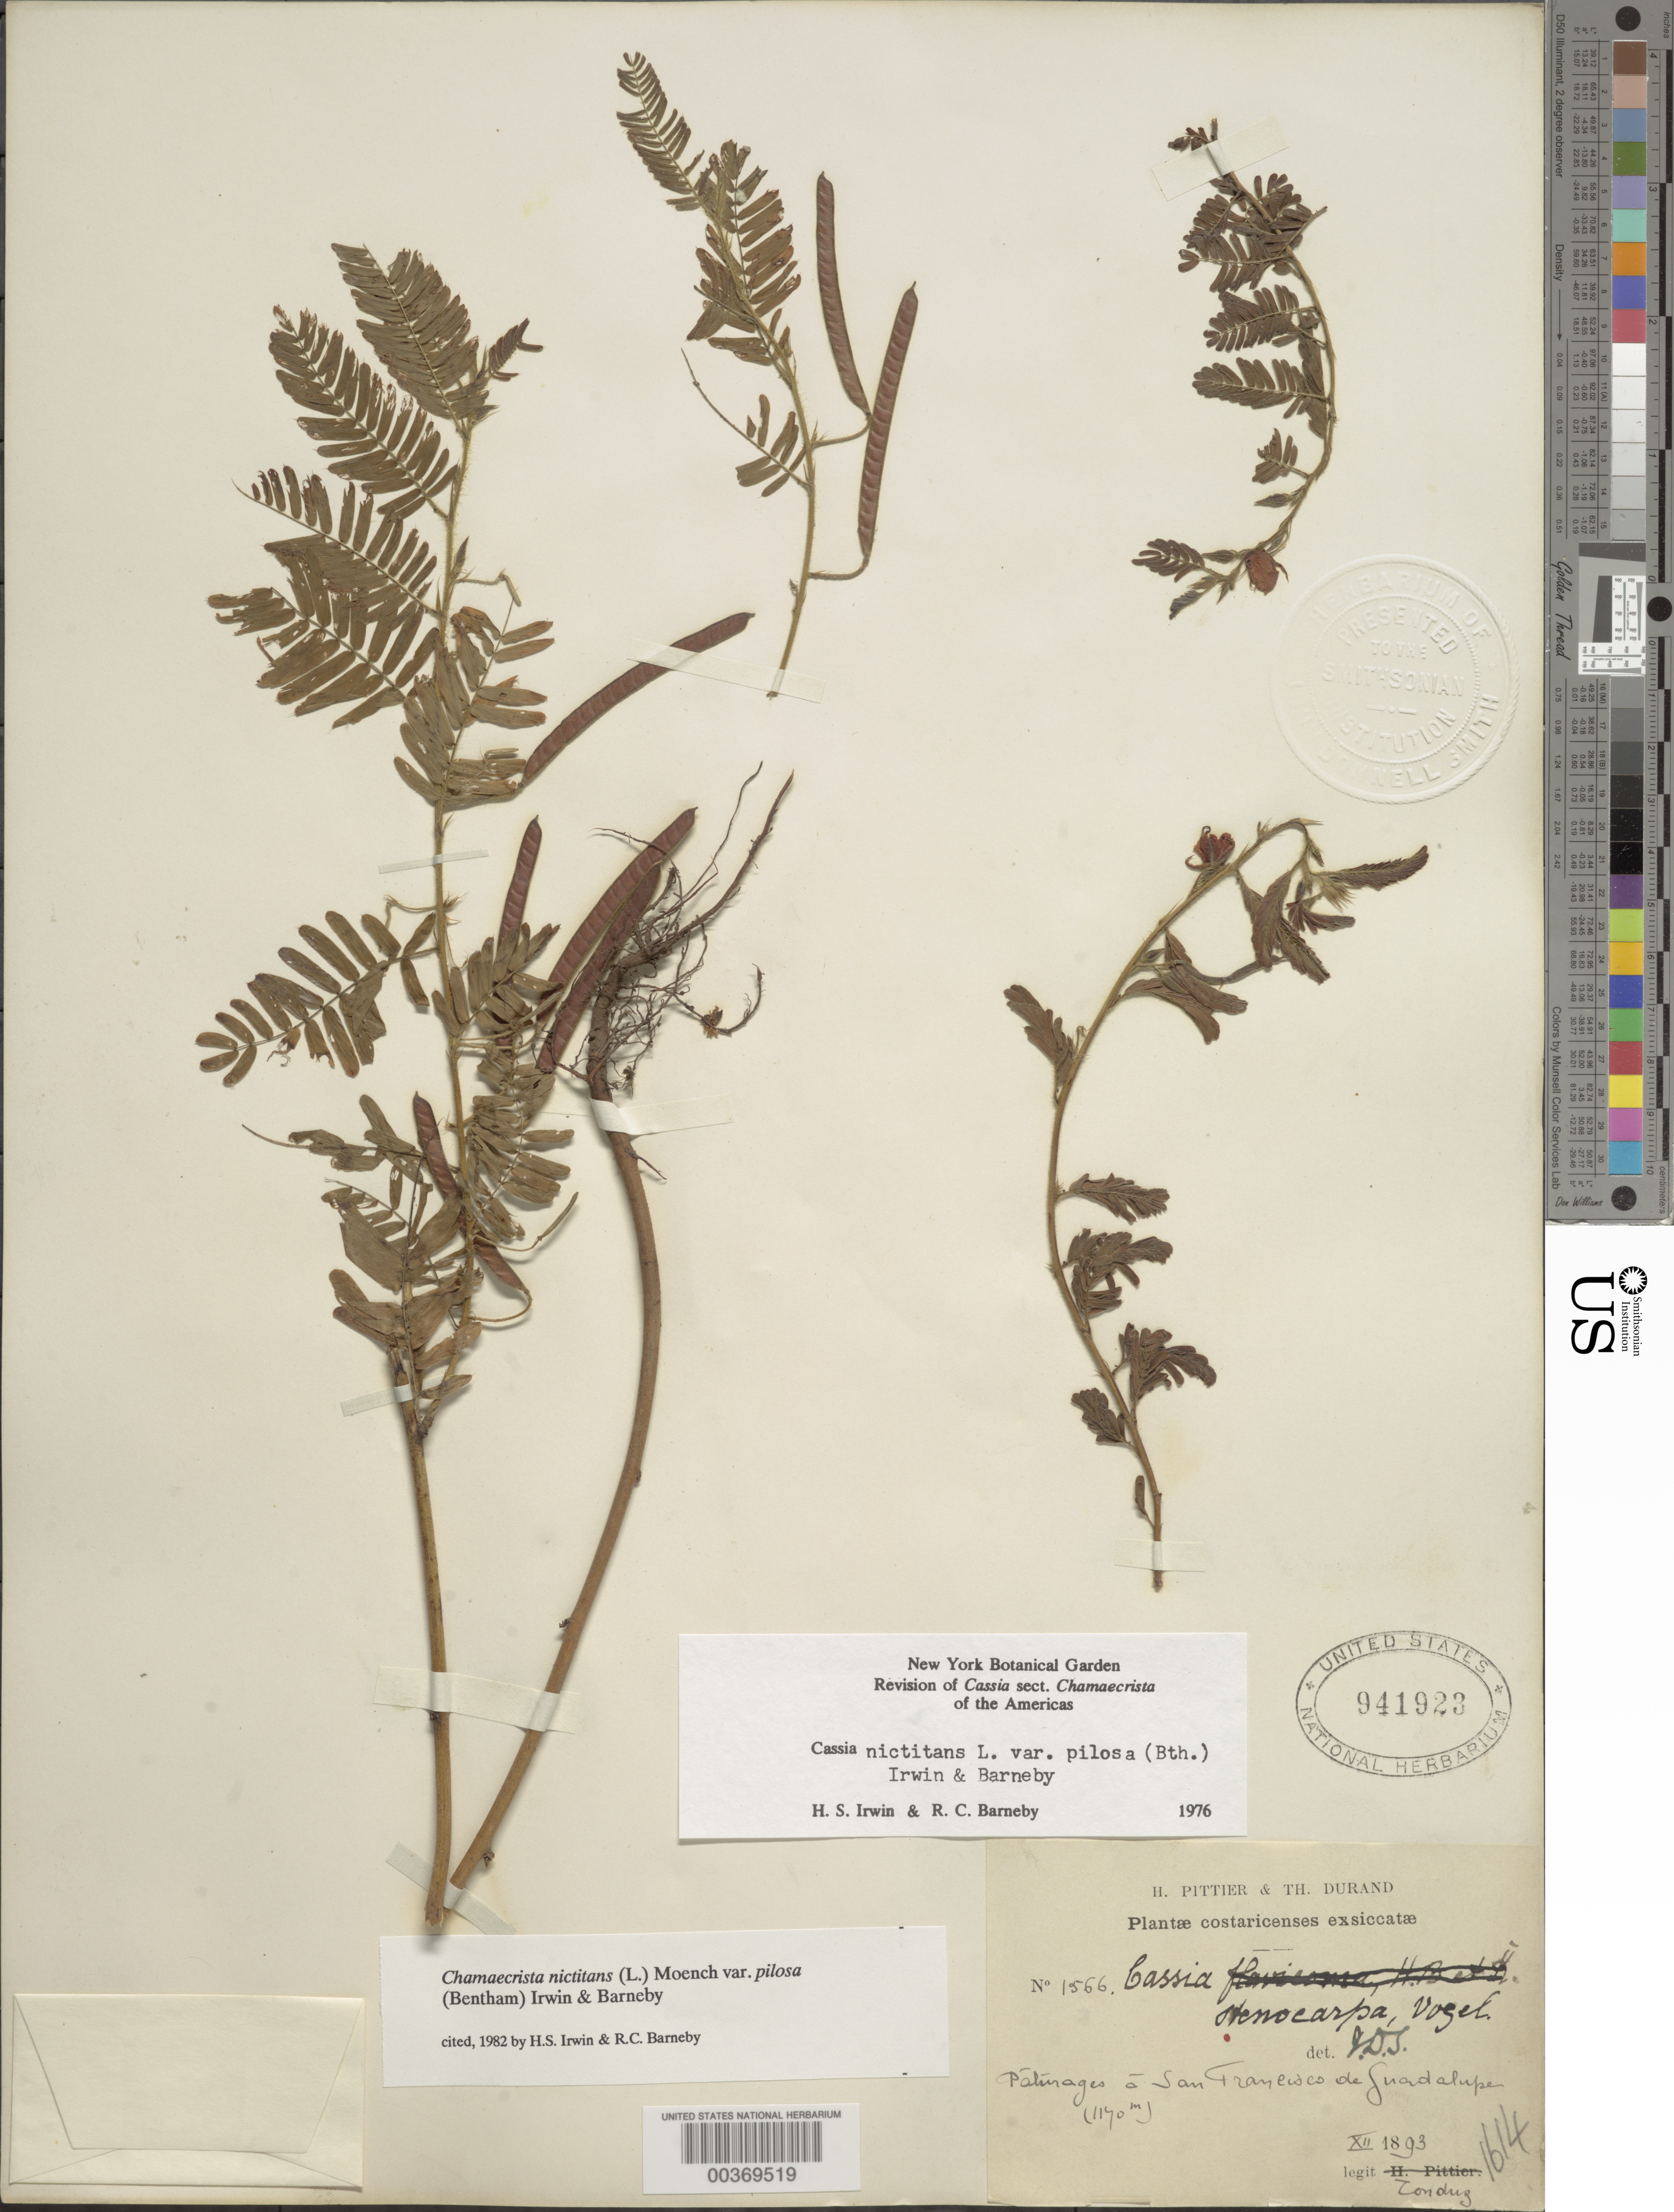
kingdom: Plantae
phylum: Tracheophyta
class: Magnoliopsida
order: Fabales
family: Fabaceae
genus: Chamaecrista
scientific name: Chamaecrista nictitans var. pilosa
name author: (Benth.) H.S. Irwin & Barneby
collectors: A. Tonduz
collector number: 1566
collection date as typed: Dec 1893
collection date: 1893-12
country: Costa Rica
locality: Patinages a San Francisco de Guadalupe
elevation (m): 1170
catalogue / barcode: US 941923